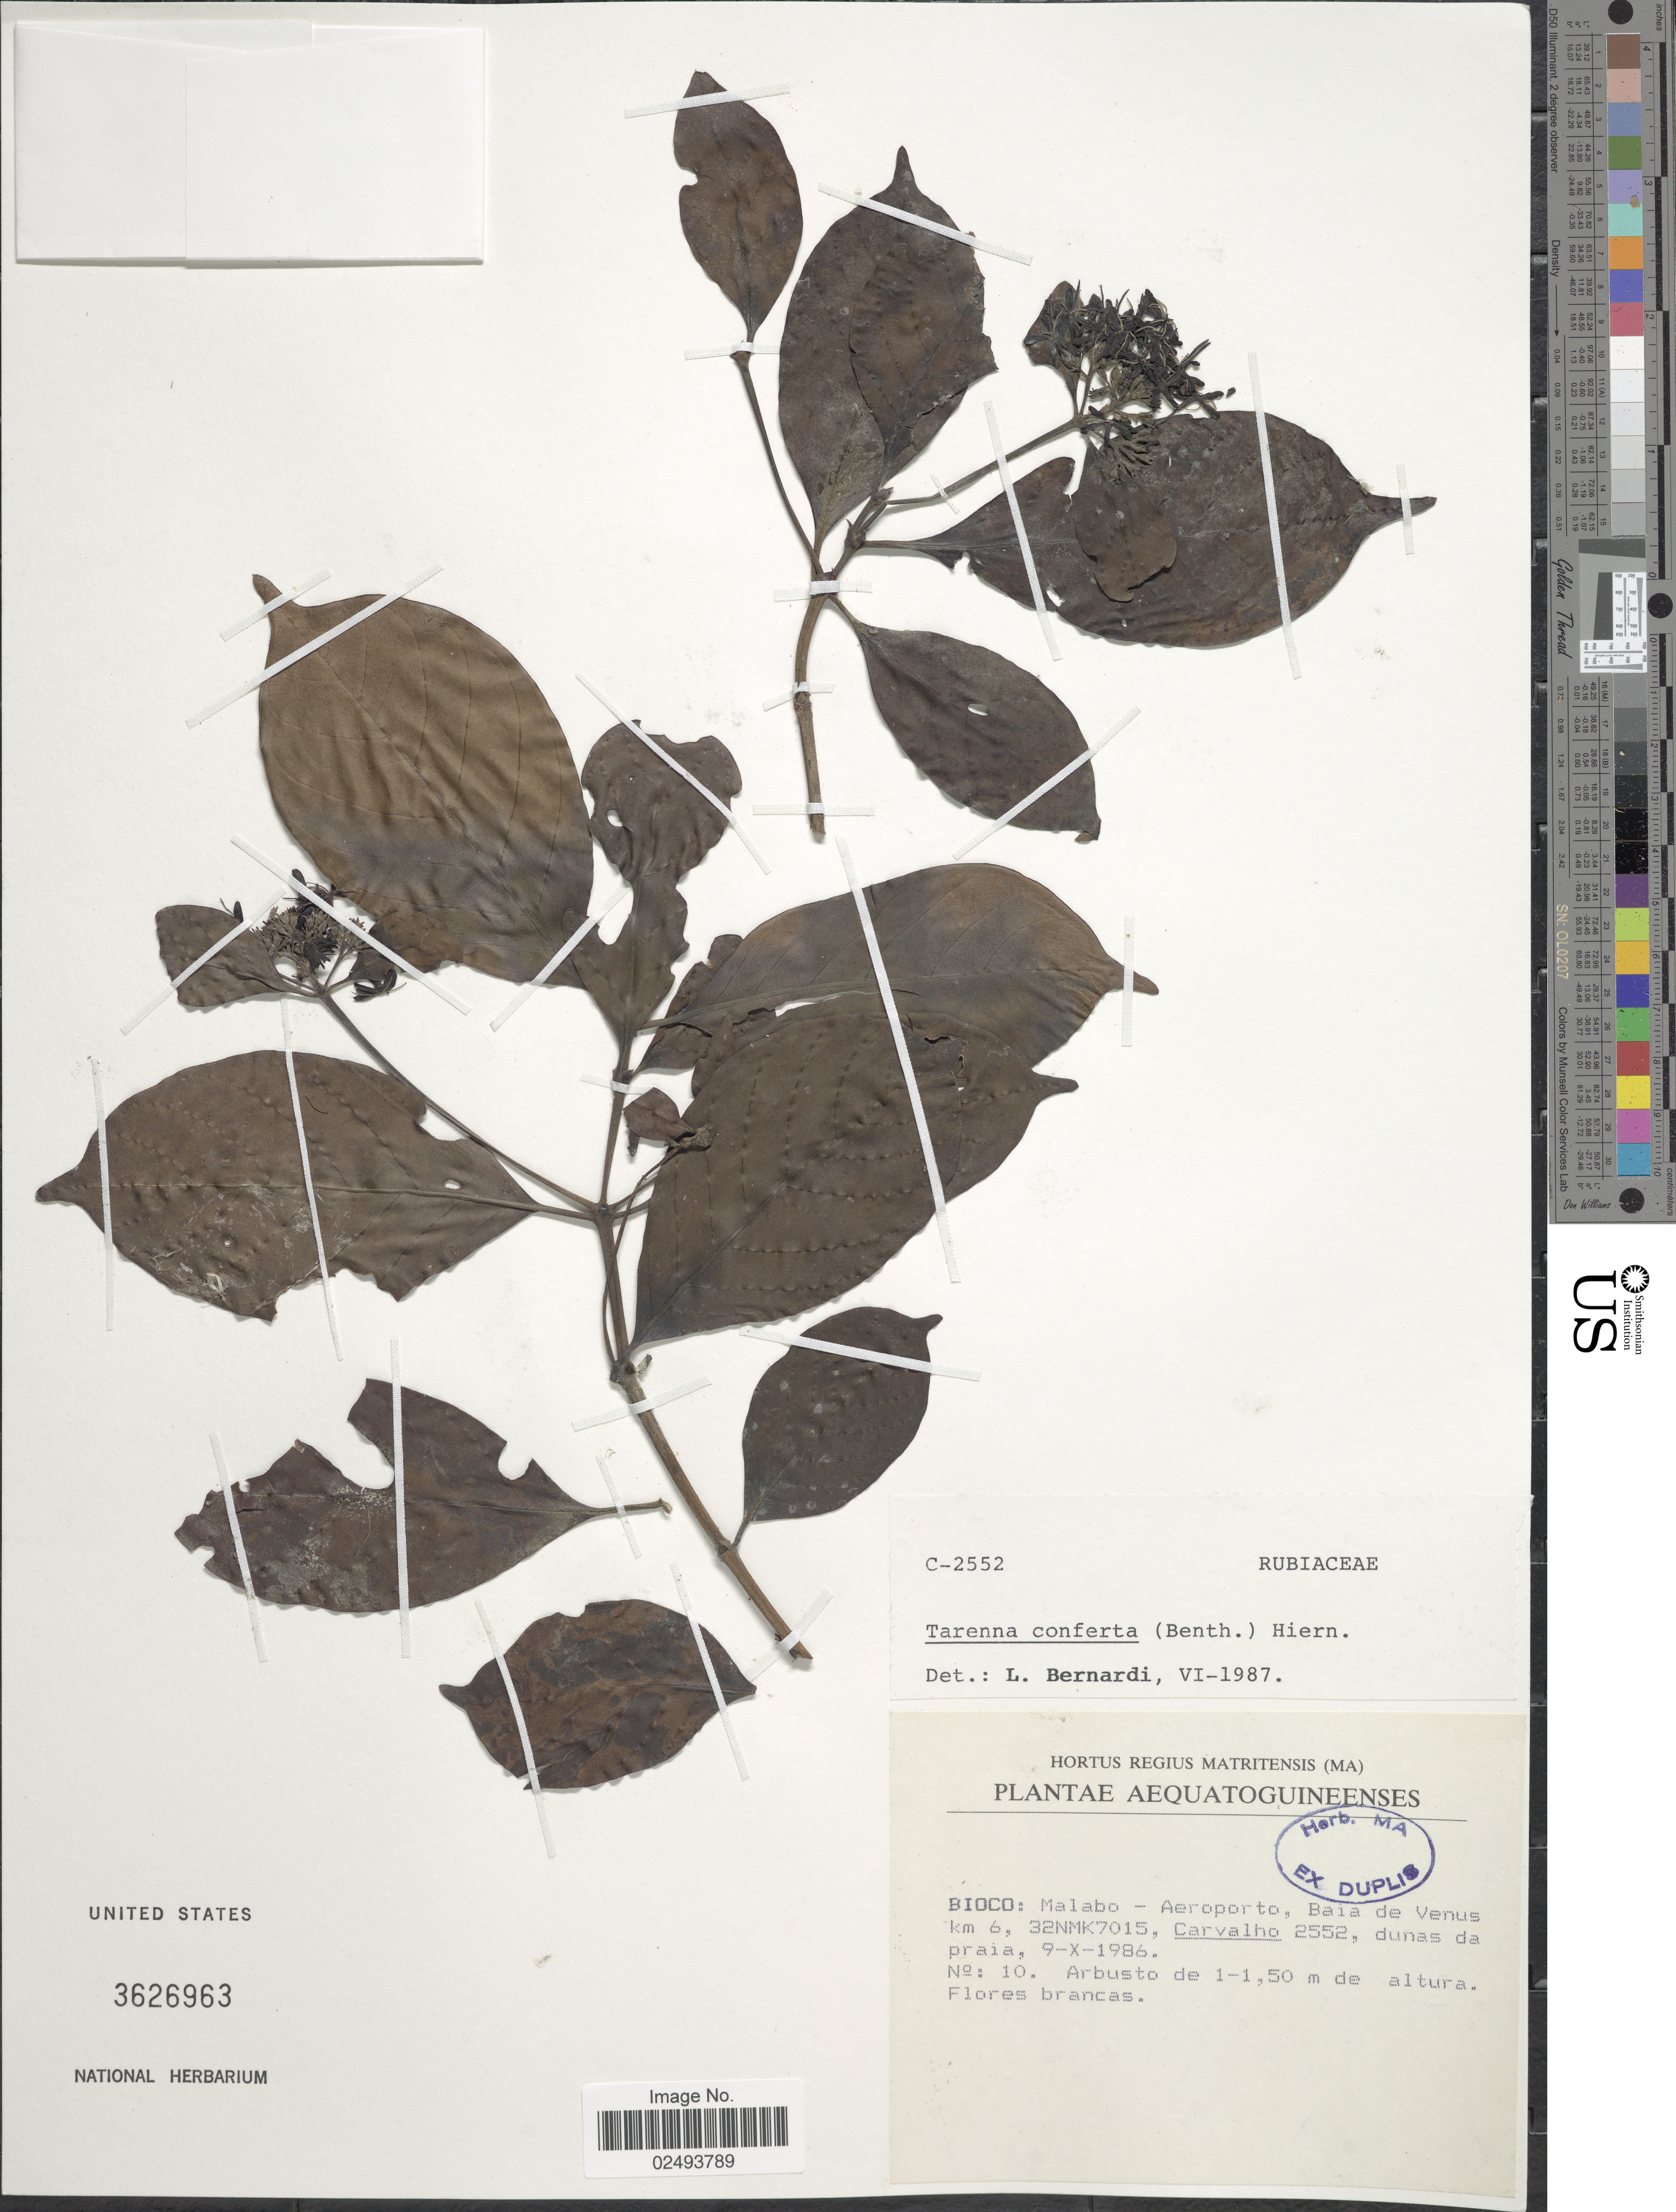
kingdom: Plantae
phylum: Tracheophyta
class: Magnoliopsida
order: Gentianales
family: Rubiaceae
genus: Tarenna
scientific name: Tarenna conferta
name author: (Benth.) Hiern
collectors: Carvalho, --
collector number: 10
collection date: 1986-10-09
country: Equatorial Guinea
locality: Aequatoguineenses. Bioco: Malabo - Aeroporto, Baia de venus km 6, 32NMK7015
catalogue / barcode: US 3626963